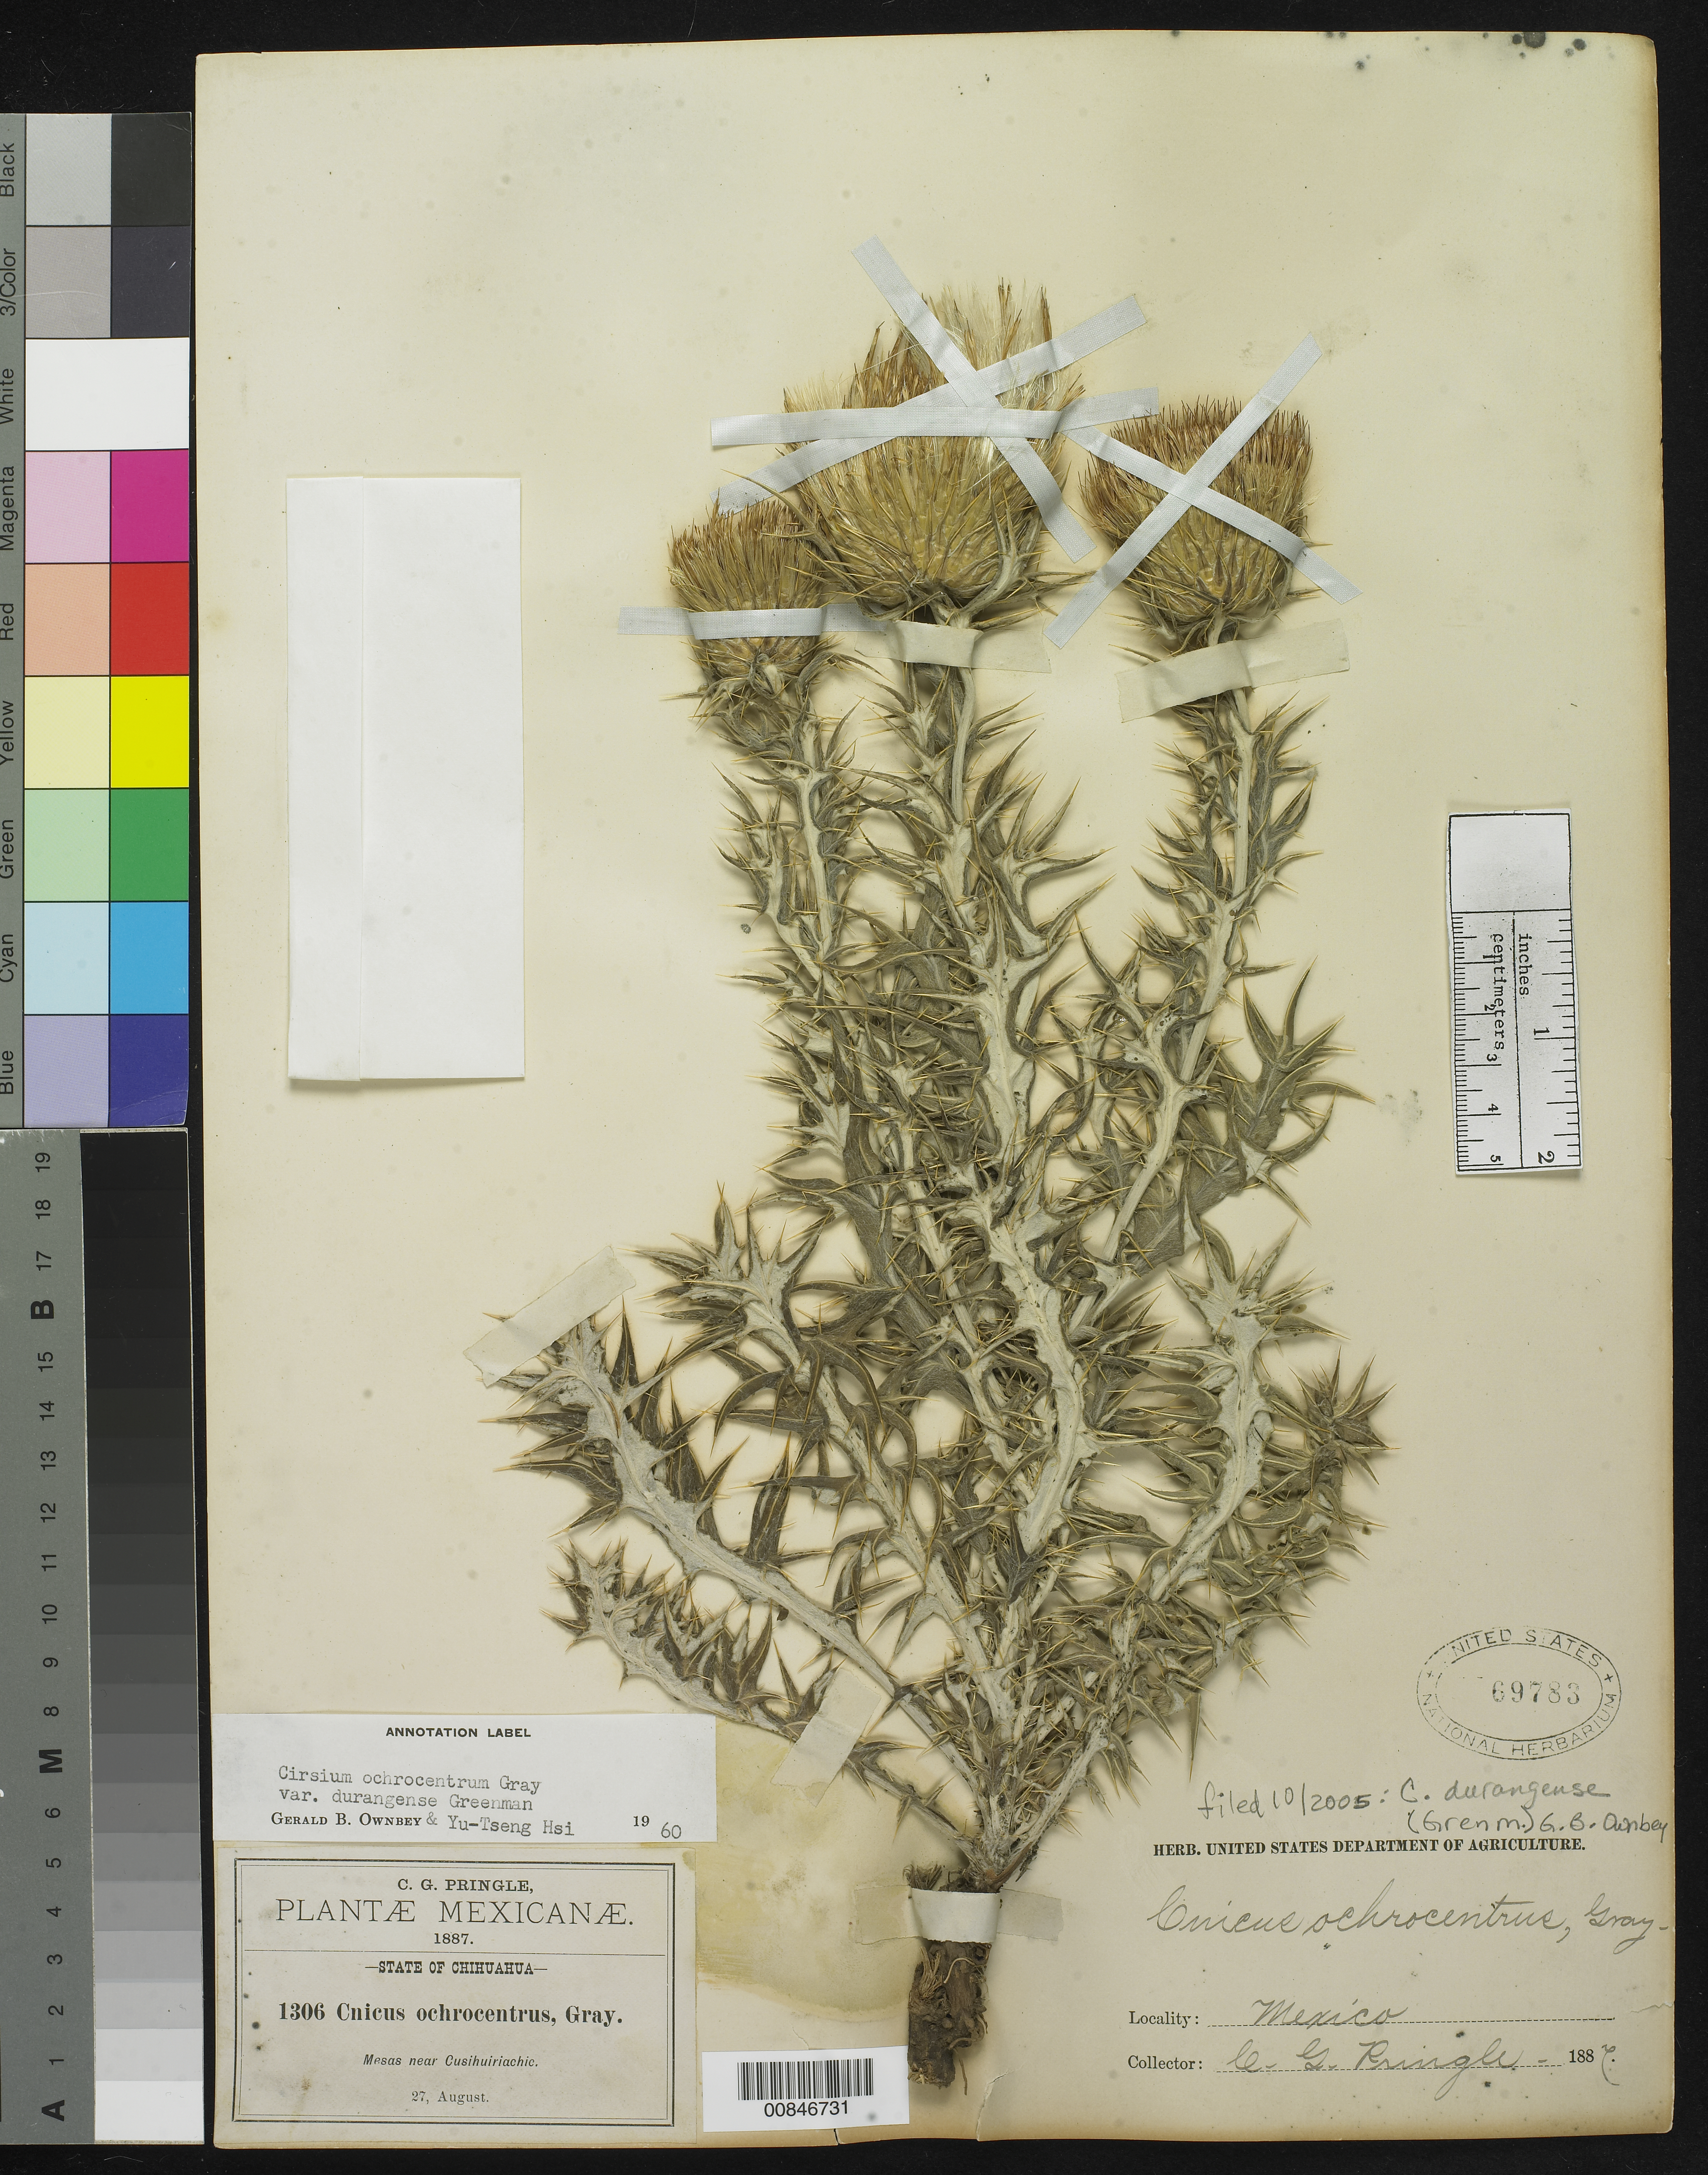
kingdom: Plantae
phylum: Tracheophyta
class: Magnoliopsida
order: Asterales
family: Asteraceae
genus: Cirsium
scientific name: Cirsium durangense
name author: (Greenm.) G.B. Ownbey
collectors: C. G. Pringle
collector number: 1306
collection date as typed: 27 Aug 1887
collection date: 1887-08-27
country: Mexico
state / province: Chihuahua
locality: Mesas near Cusihuiriachic, Chihuahua.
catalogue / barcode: US 69783